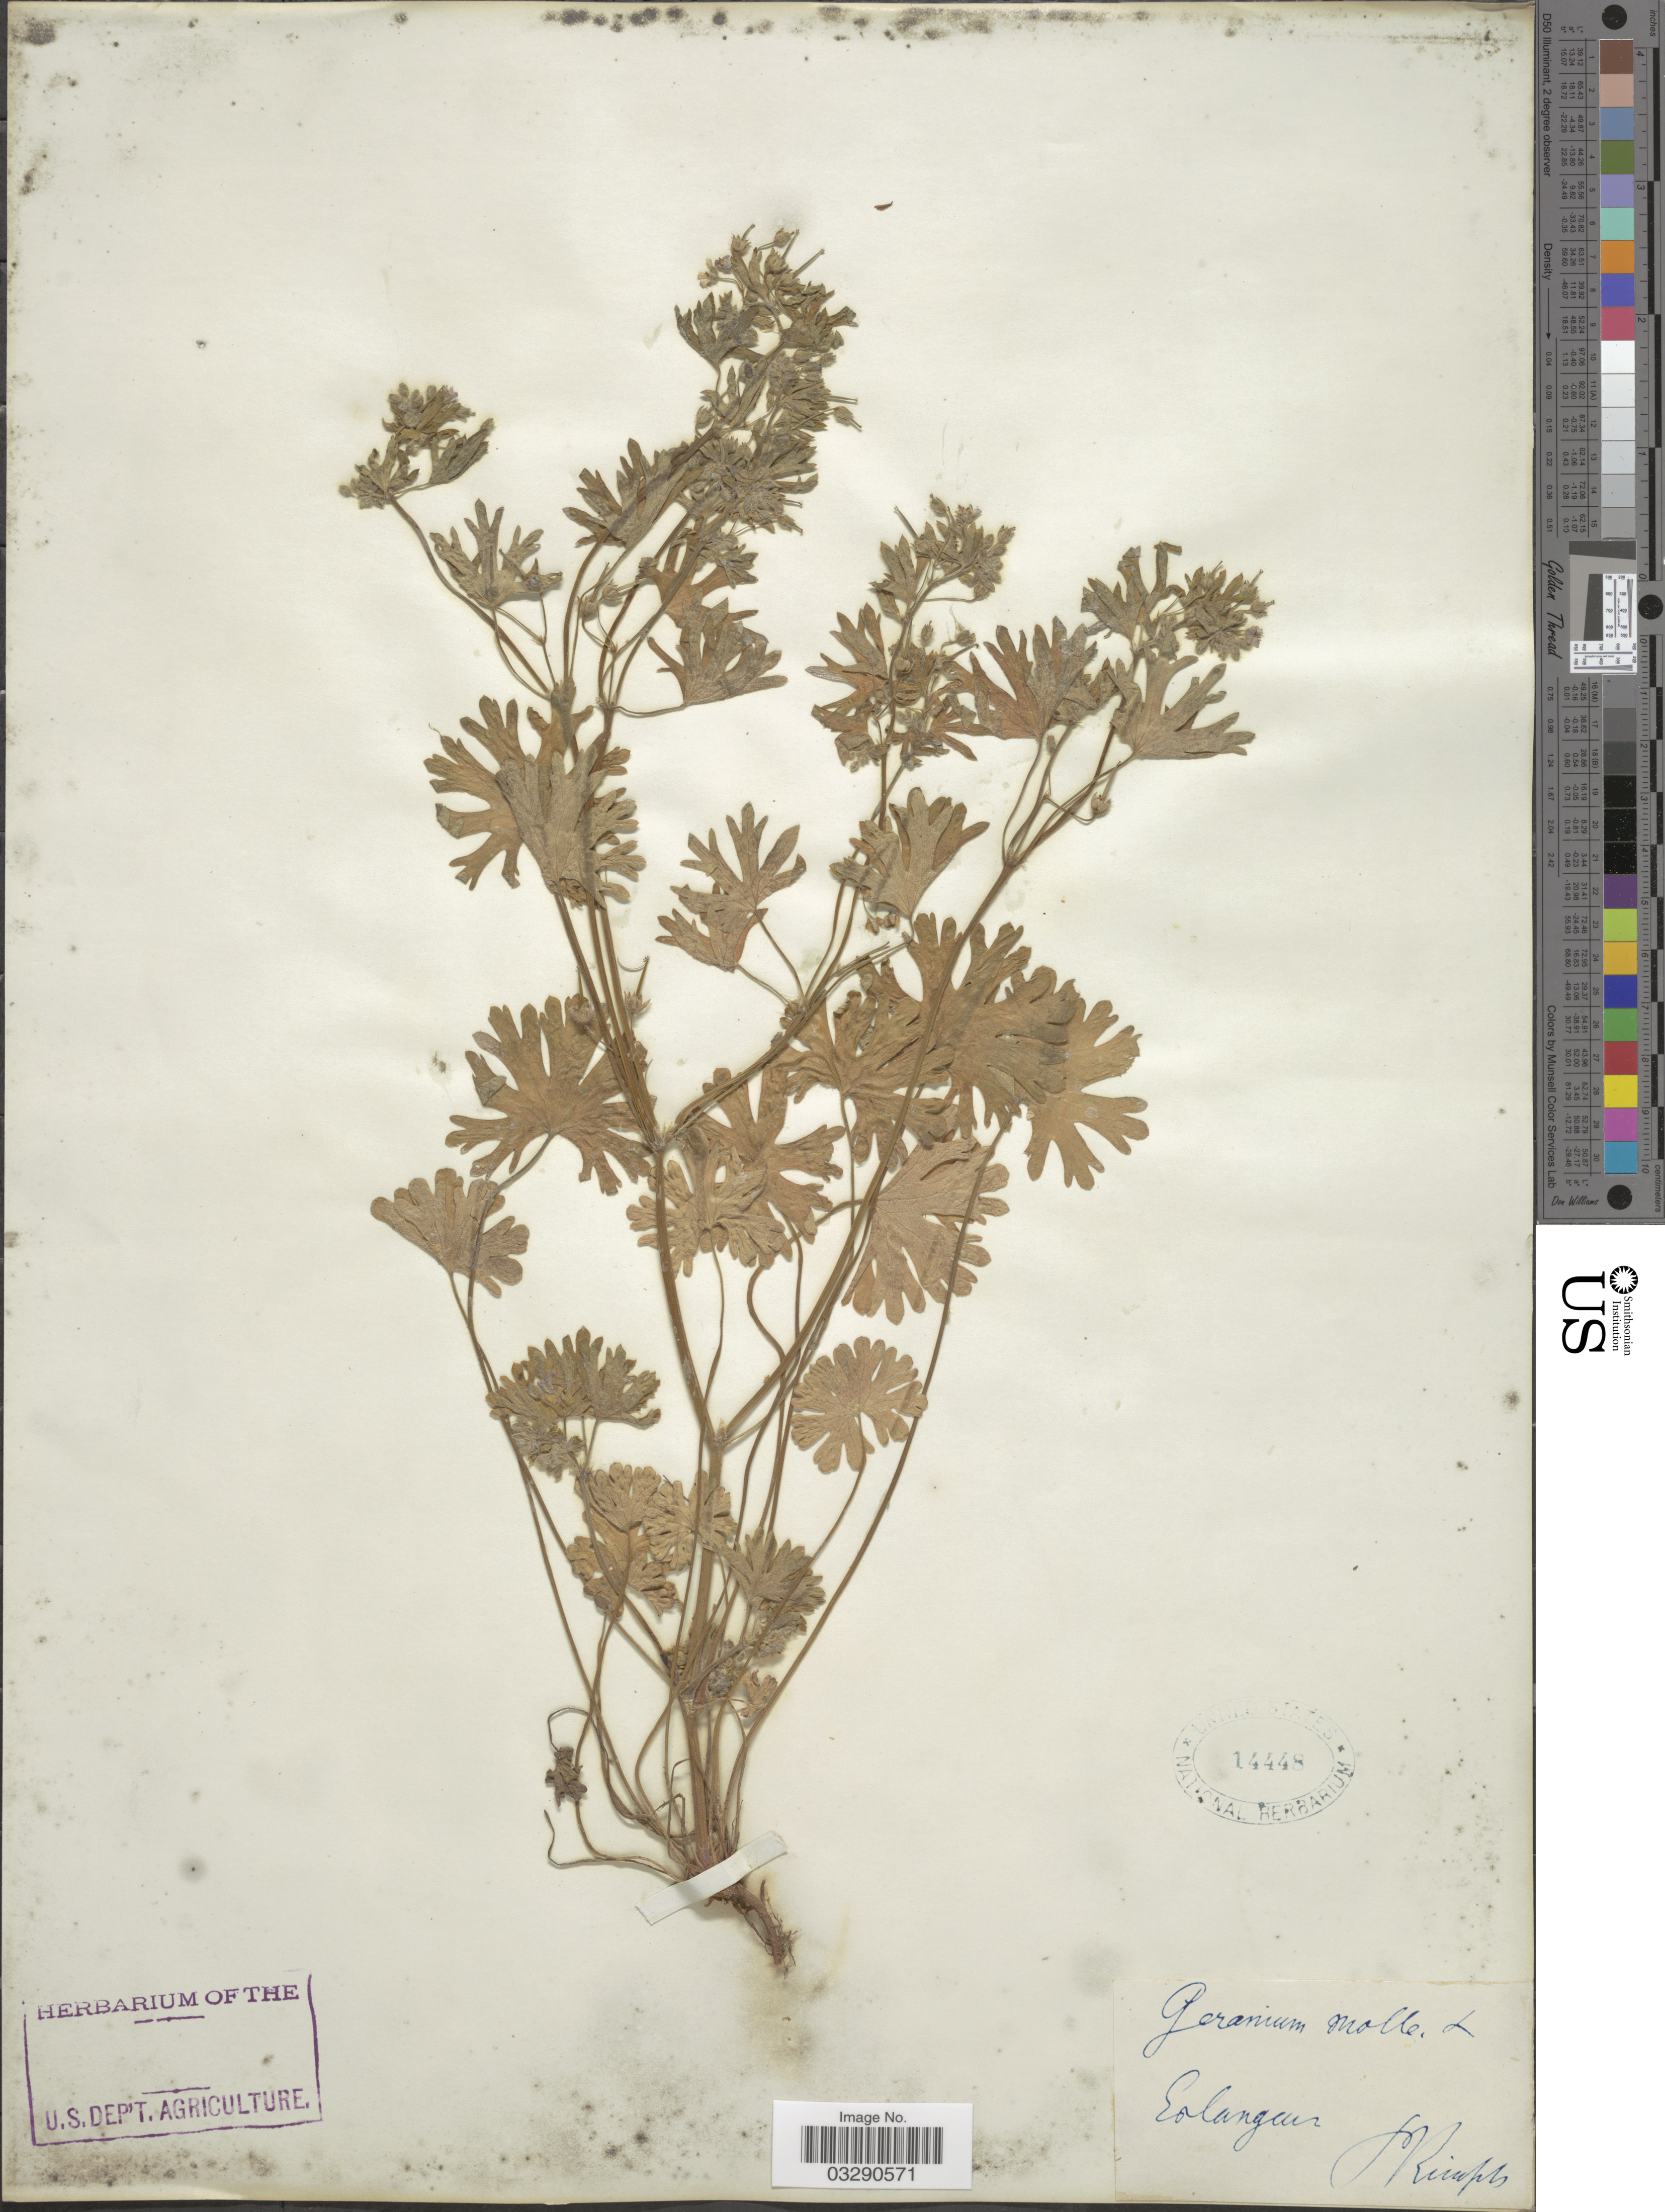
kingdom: Plantae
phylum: Tracheophyta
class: Magnoliopsida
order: Geraniales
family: Geraniaceae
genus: Geranium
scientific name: Geranium molle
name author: L.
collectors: P. Reinsch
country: Germany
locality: Erlangen.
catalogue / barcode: US 14448